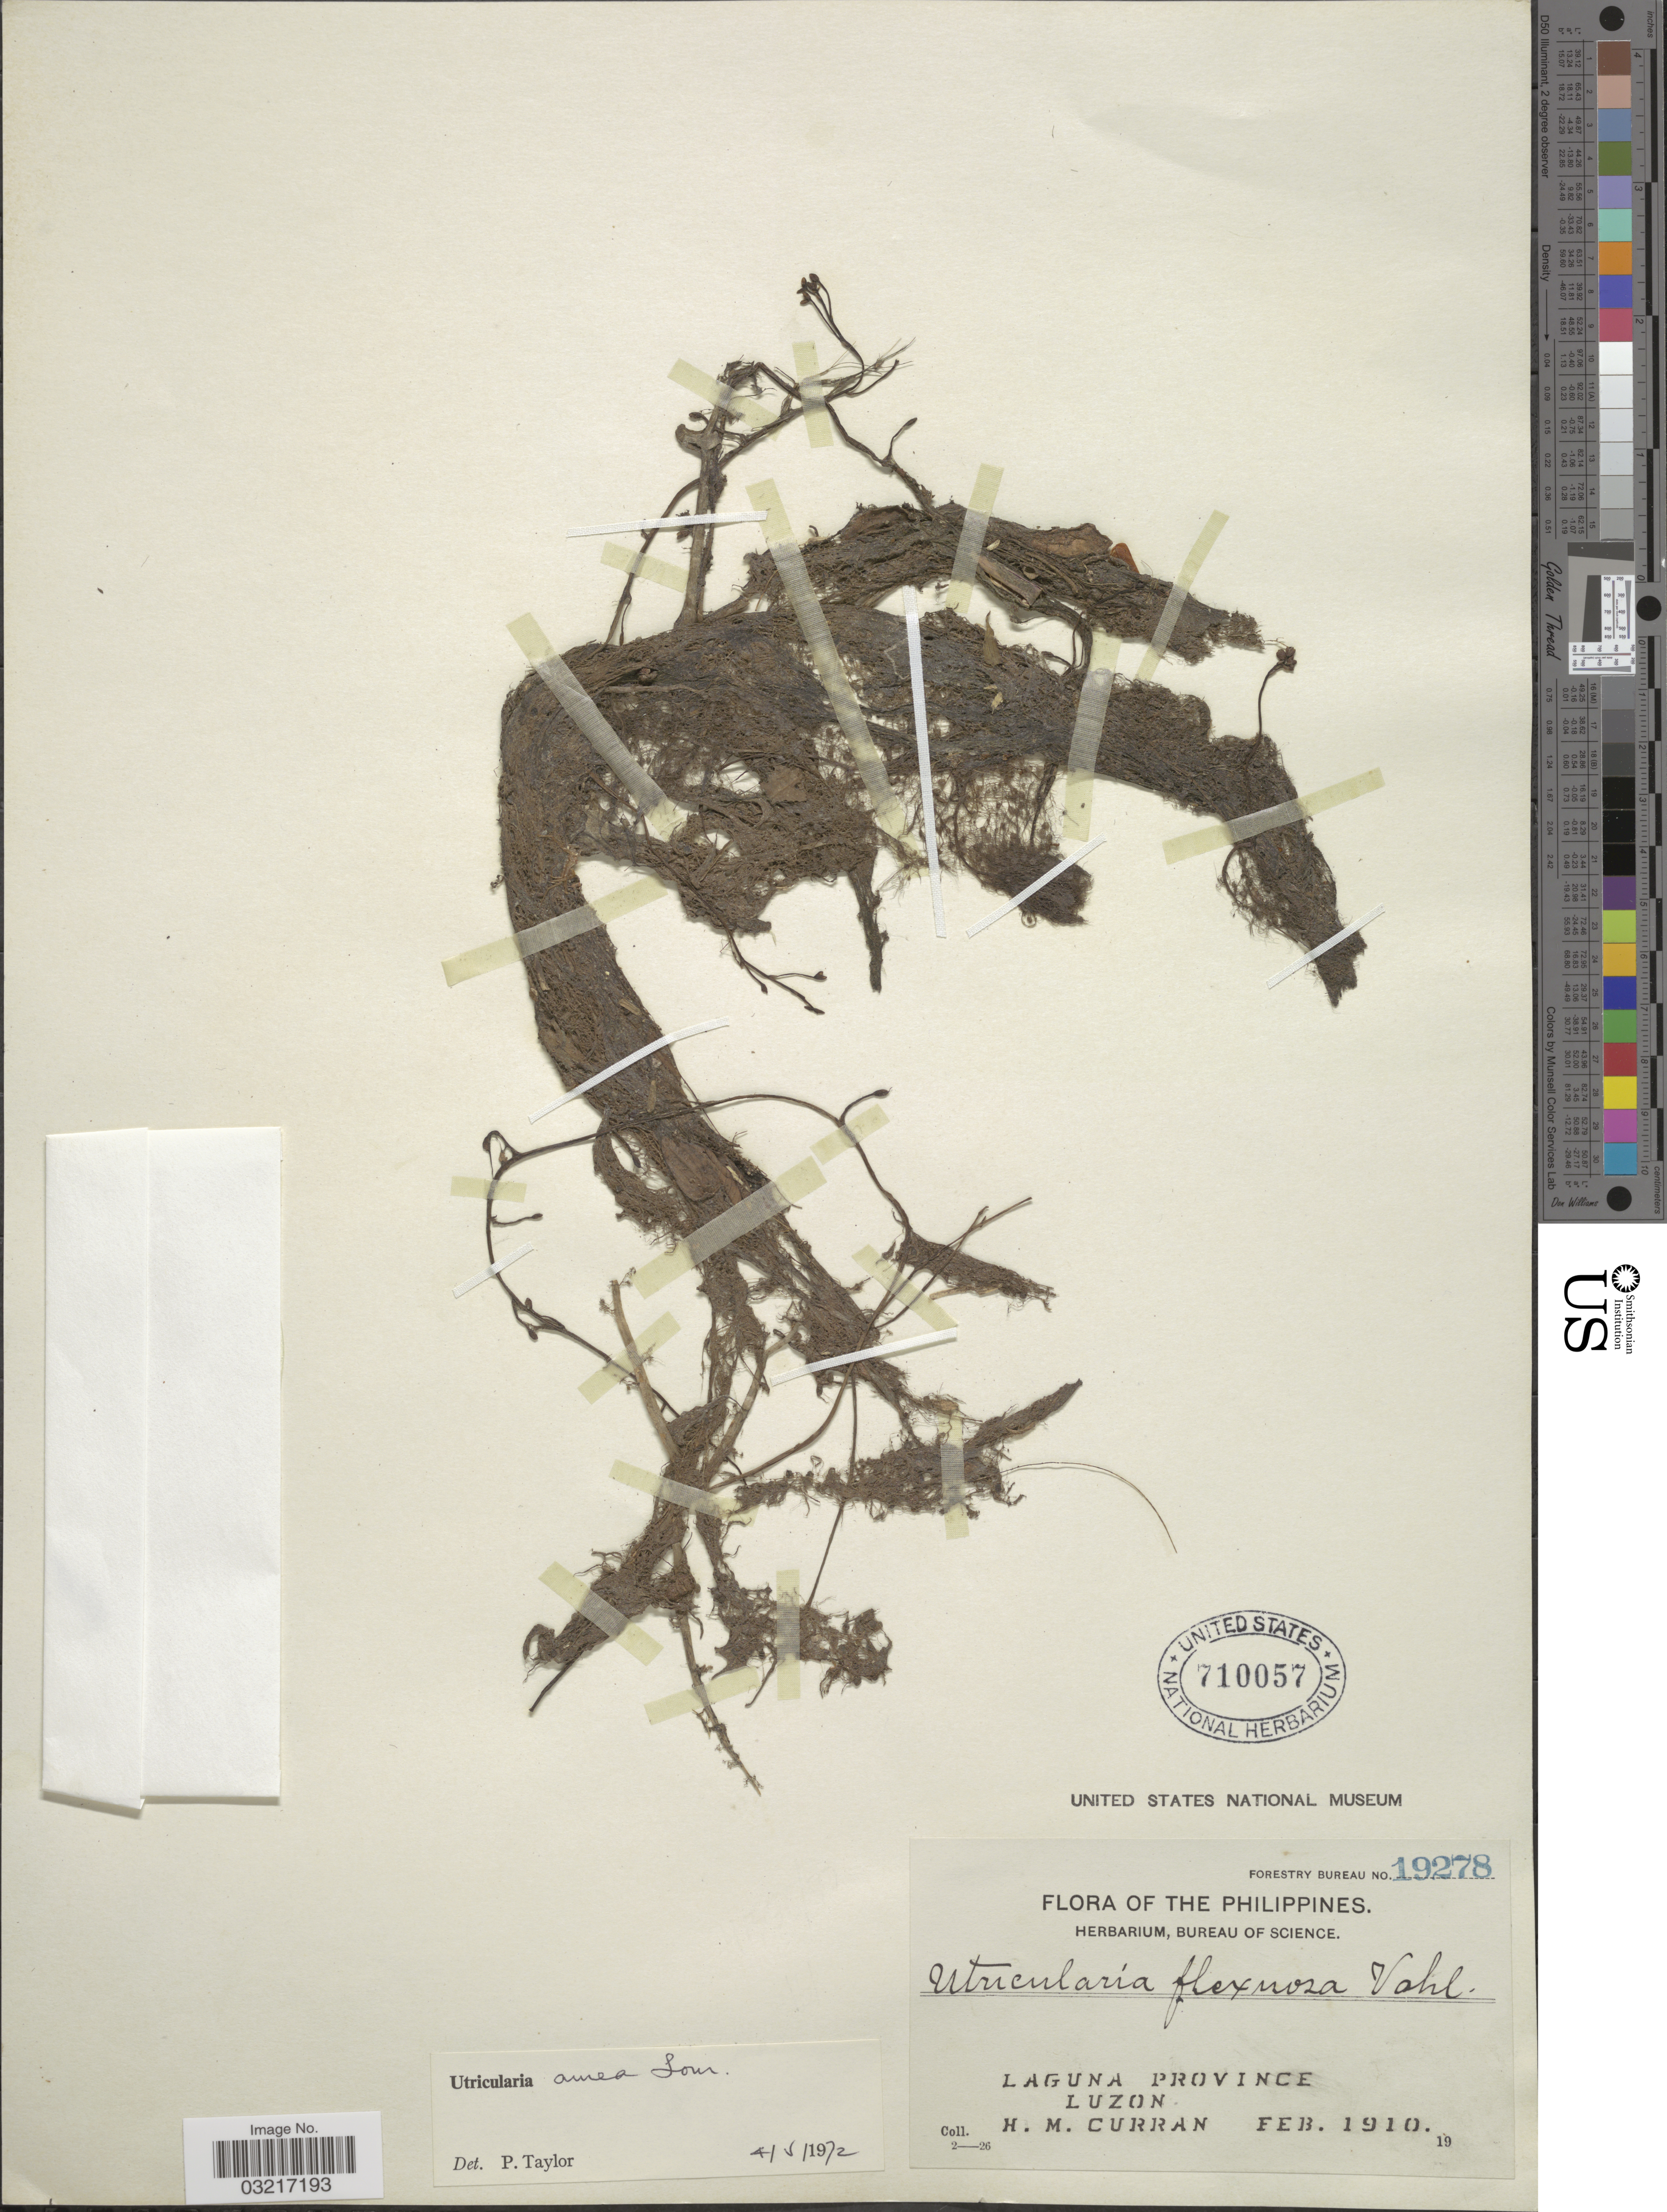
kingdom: Plantae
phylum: Tracheophyta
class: Magnoliopsida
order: Lamiales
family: Lentibulariaceae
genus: Utricularia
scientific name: Utricularia aurea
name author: Lour.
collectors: H. M. Curran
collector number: Forestry Bureau 19278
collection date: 1910-02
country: Philippines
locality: Laguna Province, Luzon.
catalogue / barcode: US 710057